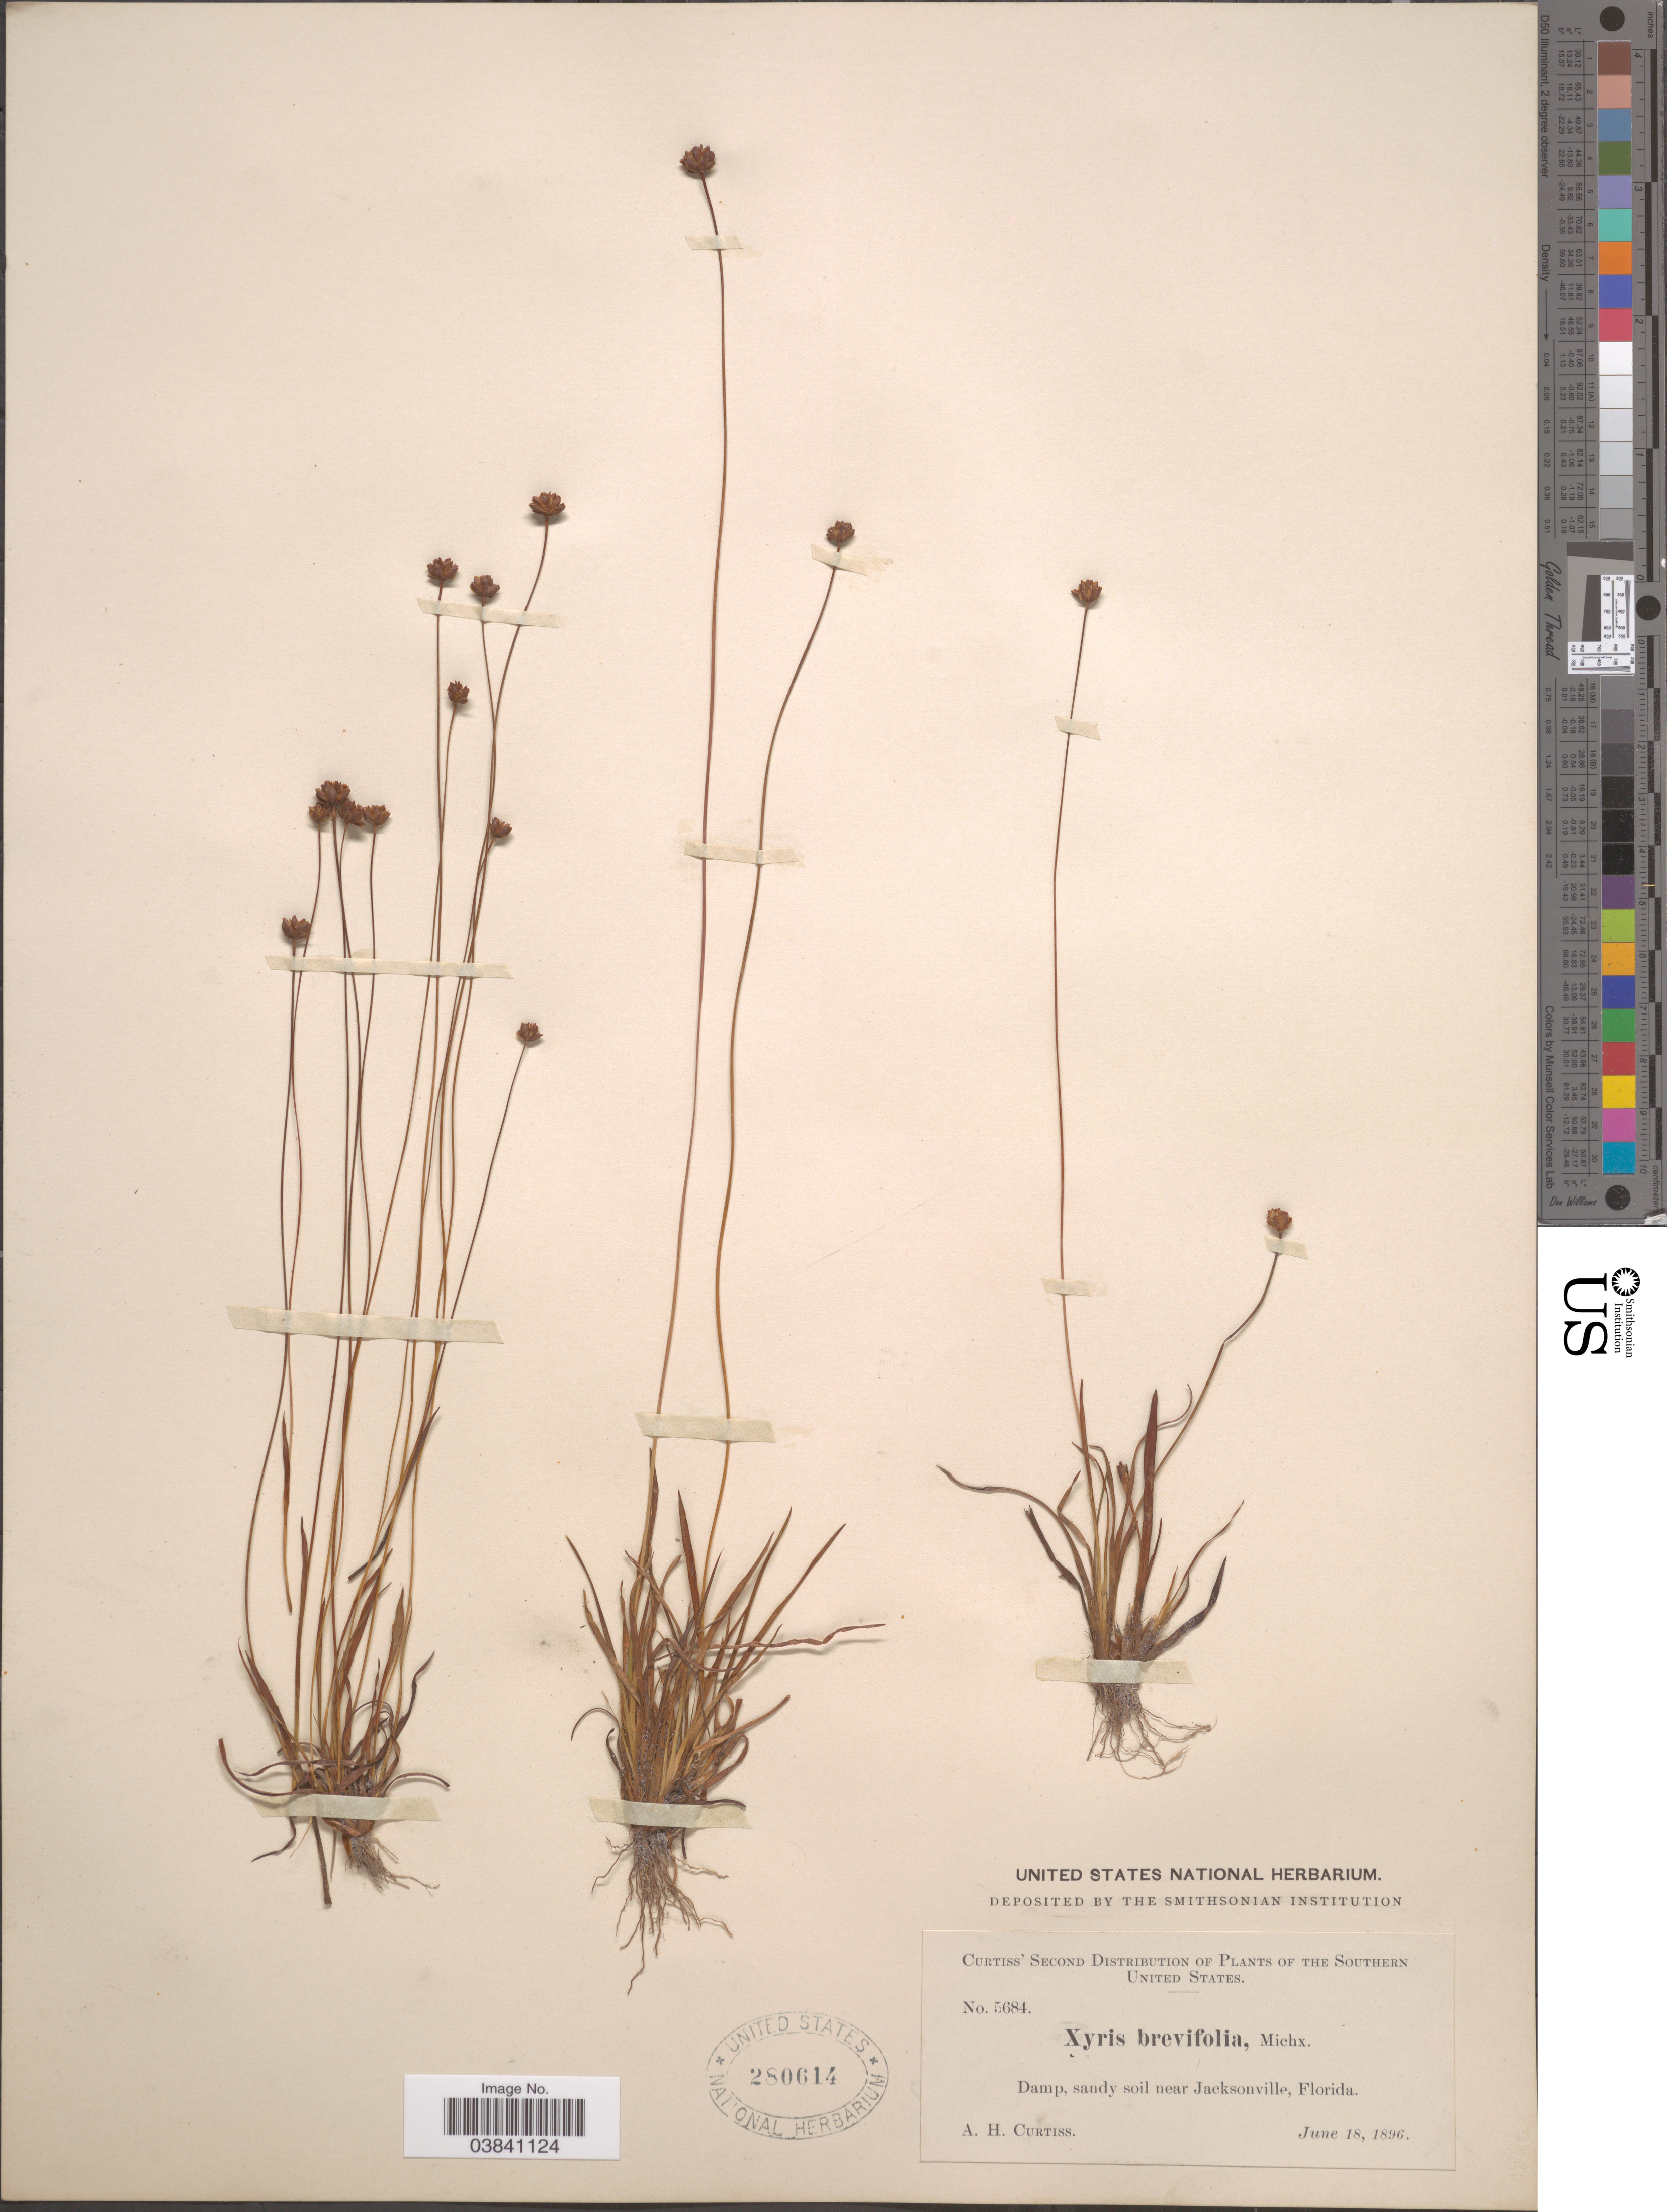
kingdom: Plantae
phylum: Tracheophyta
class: Liliopsida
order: Poales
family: Xyridaceae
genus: Xyris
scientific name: Xyris brevifolia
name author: Michx.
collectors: A. H. Curtiss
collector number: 5684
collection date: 1896-06-18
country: United States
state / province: Florida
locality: Southern United States. Damp, sandy soil near Jacksonville.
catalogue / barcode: US 280614